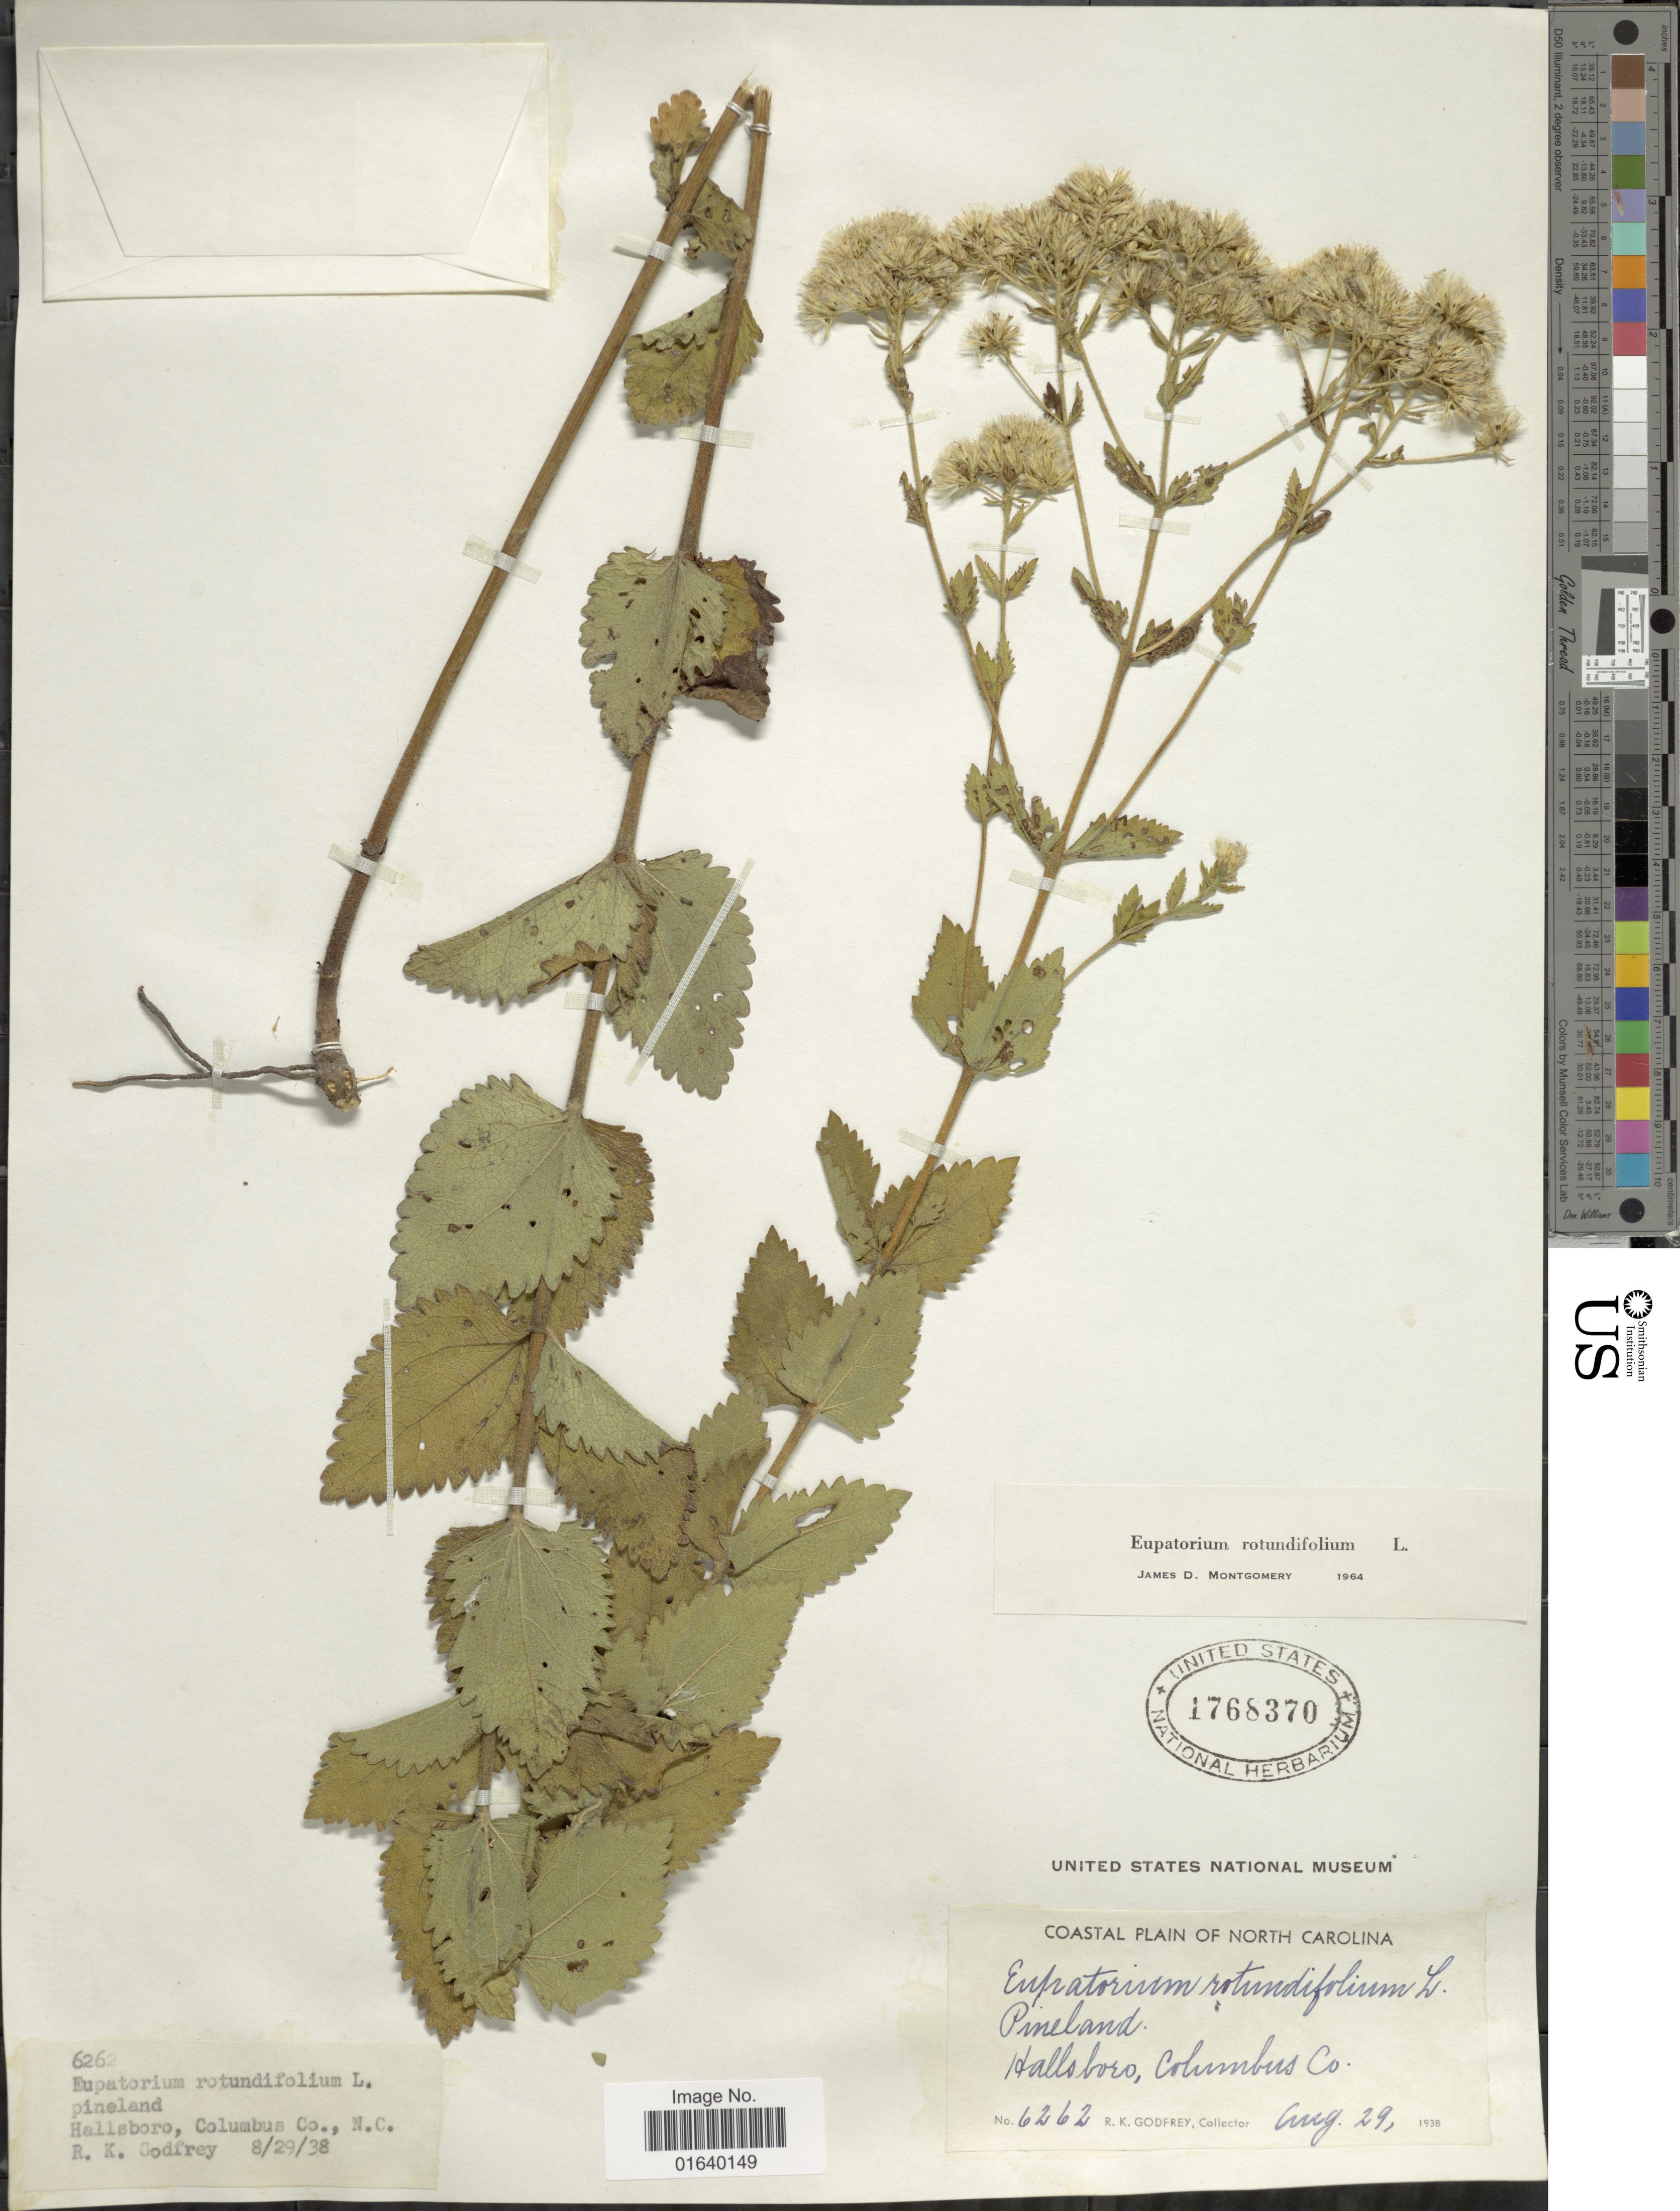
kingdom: Plantae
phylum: Tracheophyta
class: Magnoliopsida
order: Asterales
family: Asteraceae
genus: Eupatorium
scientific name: Eupatorium rotundifolium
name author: L.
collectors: R. K. Godfrey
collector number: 6262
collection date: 1938-08-29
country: United States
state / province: North Carolina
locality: Hallsboro, Columbus Co, Coastal Plain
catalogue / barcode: US 1768370